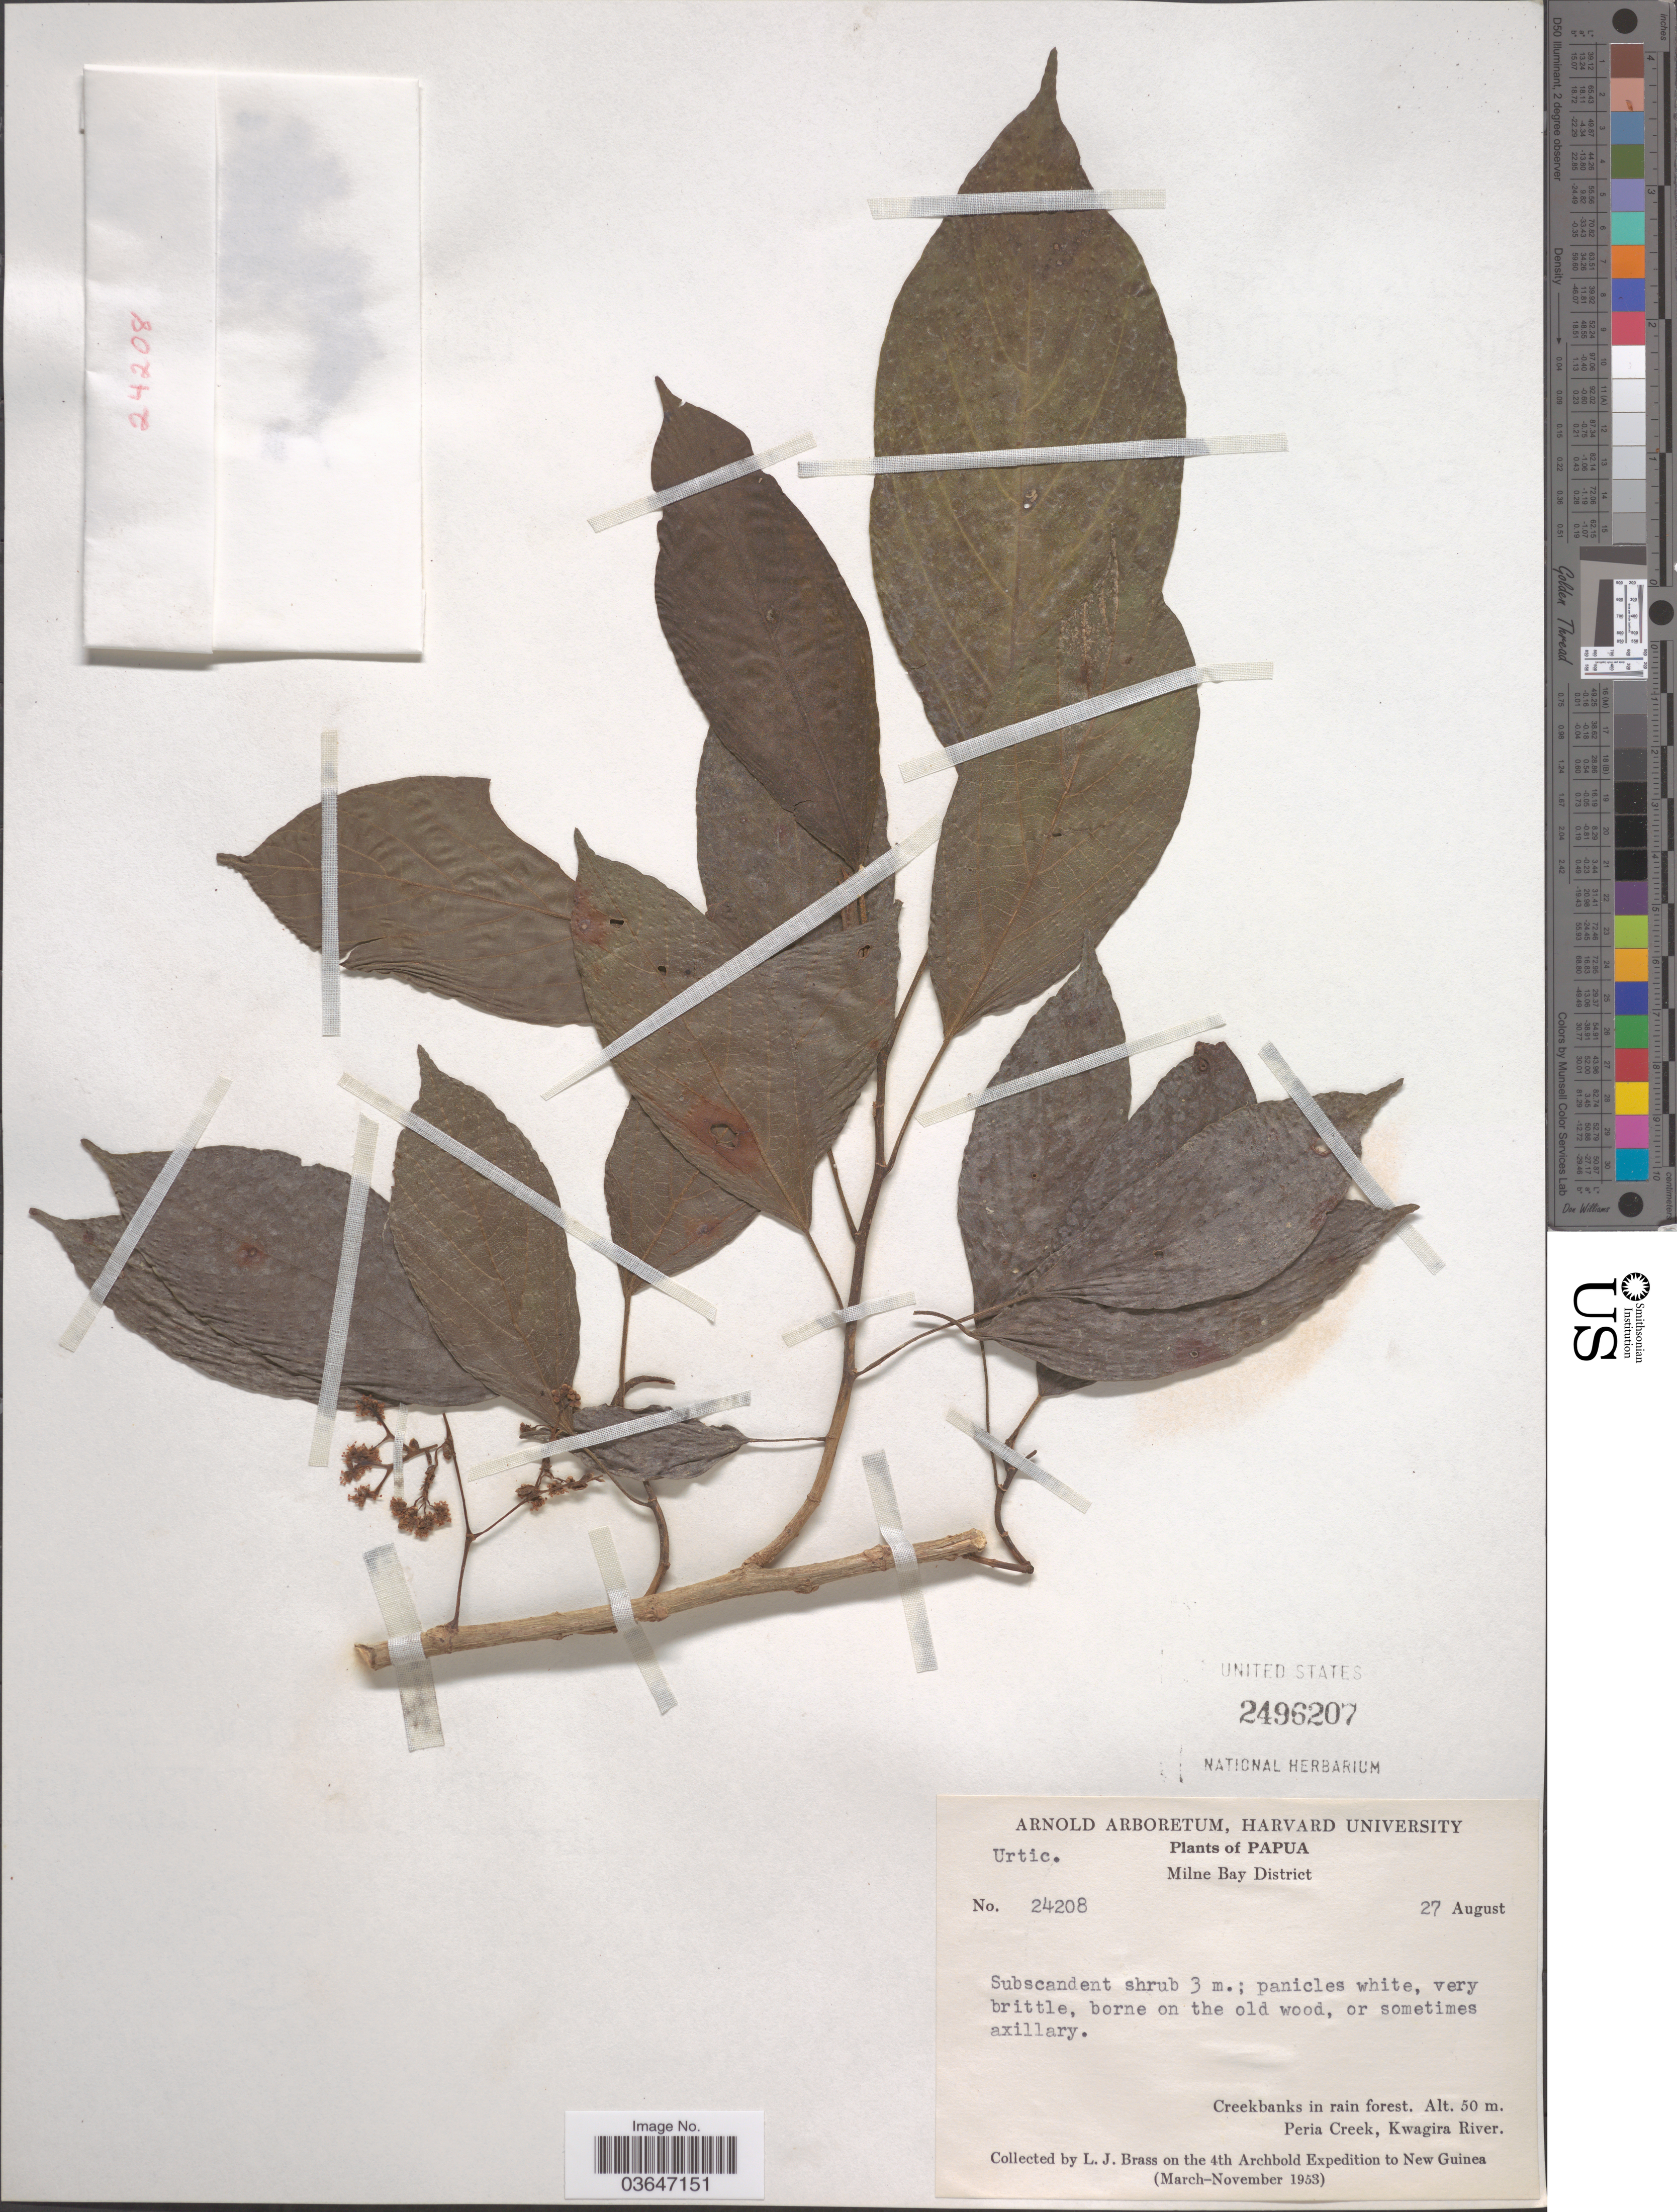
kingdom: Plantae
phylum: Tracheophyta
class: Magnoliopsida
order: Proteales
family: Proteaceae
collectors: L. J. Brass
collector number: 24208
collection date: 1953-08-27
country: Papua New Guinea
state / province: Milne Bay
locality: Papua. Milne Bay District. Peria Creek, Kwagira River. New Guinea.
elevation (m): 50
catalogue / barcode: US 2496207